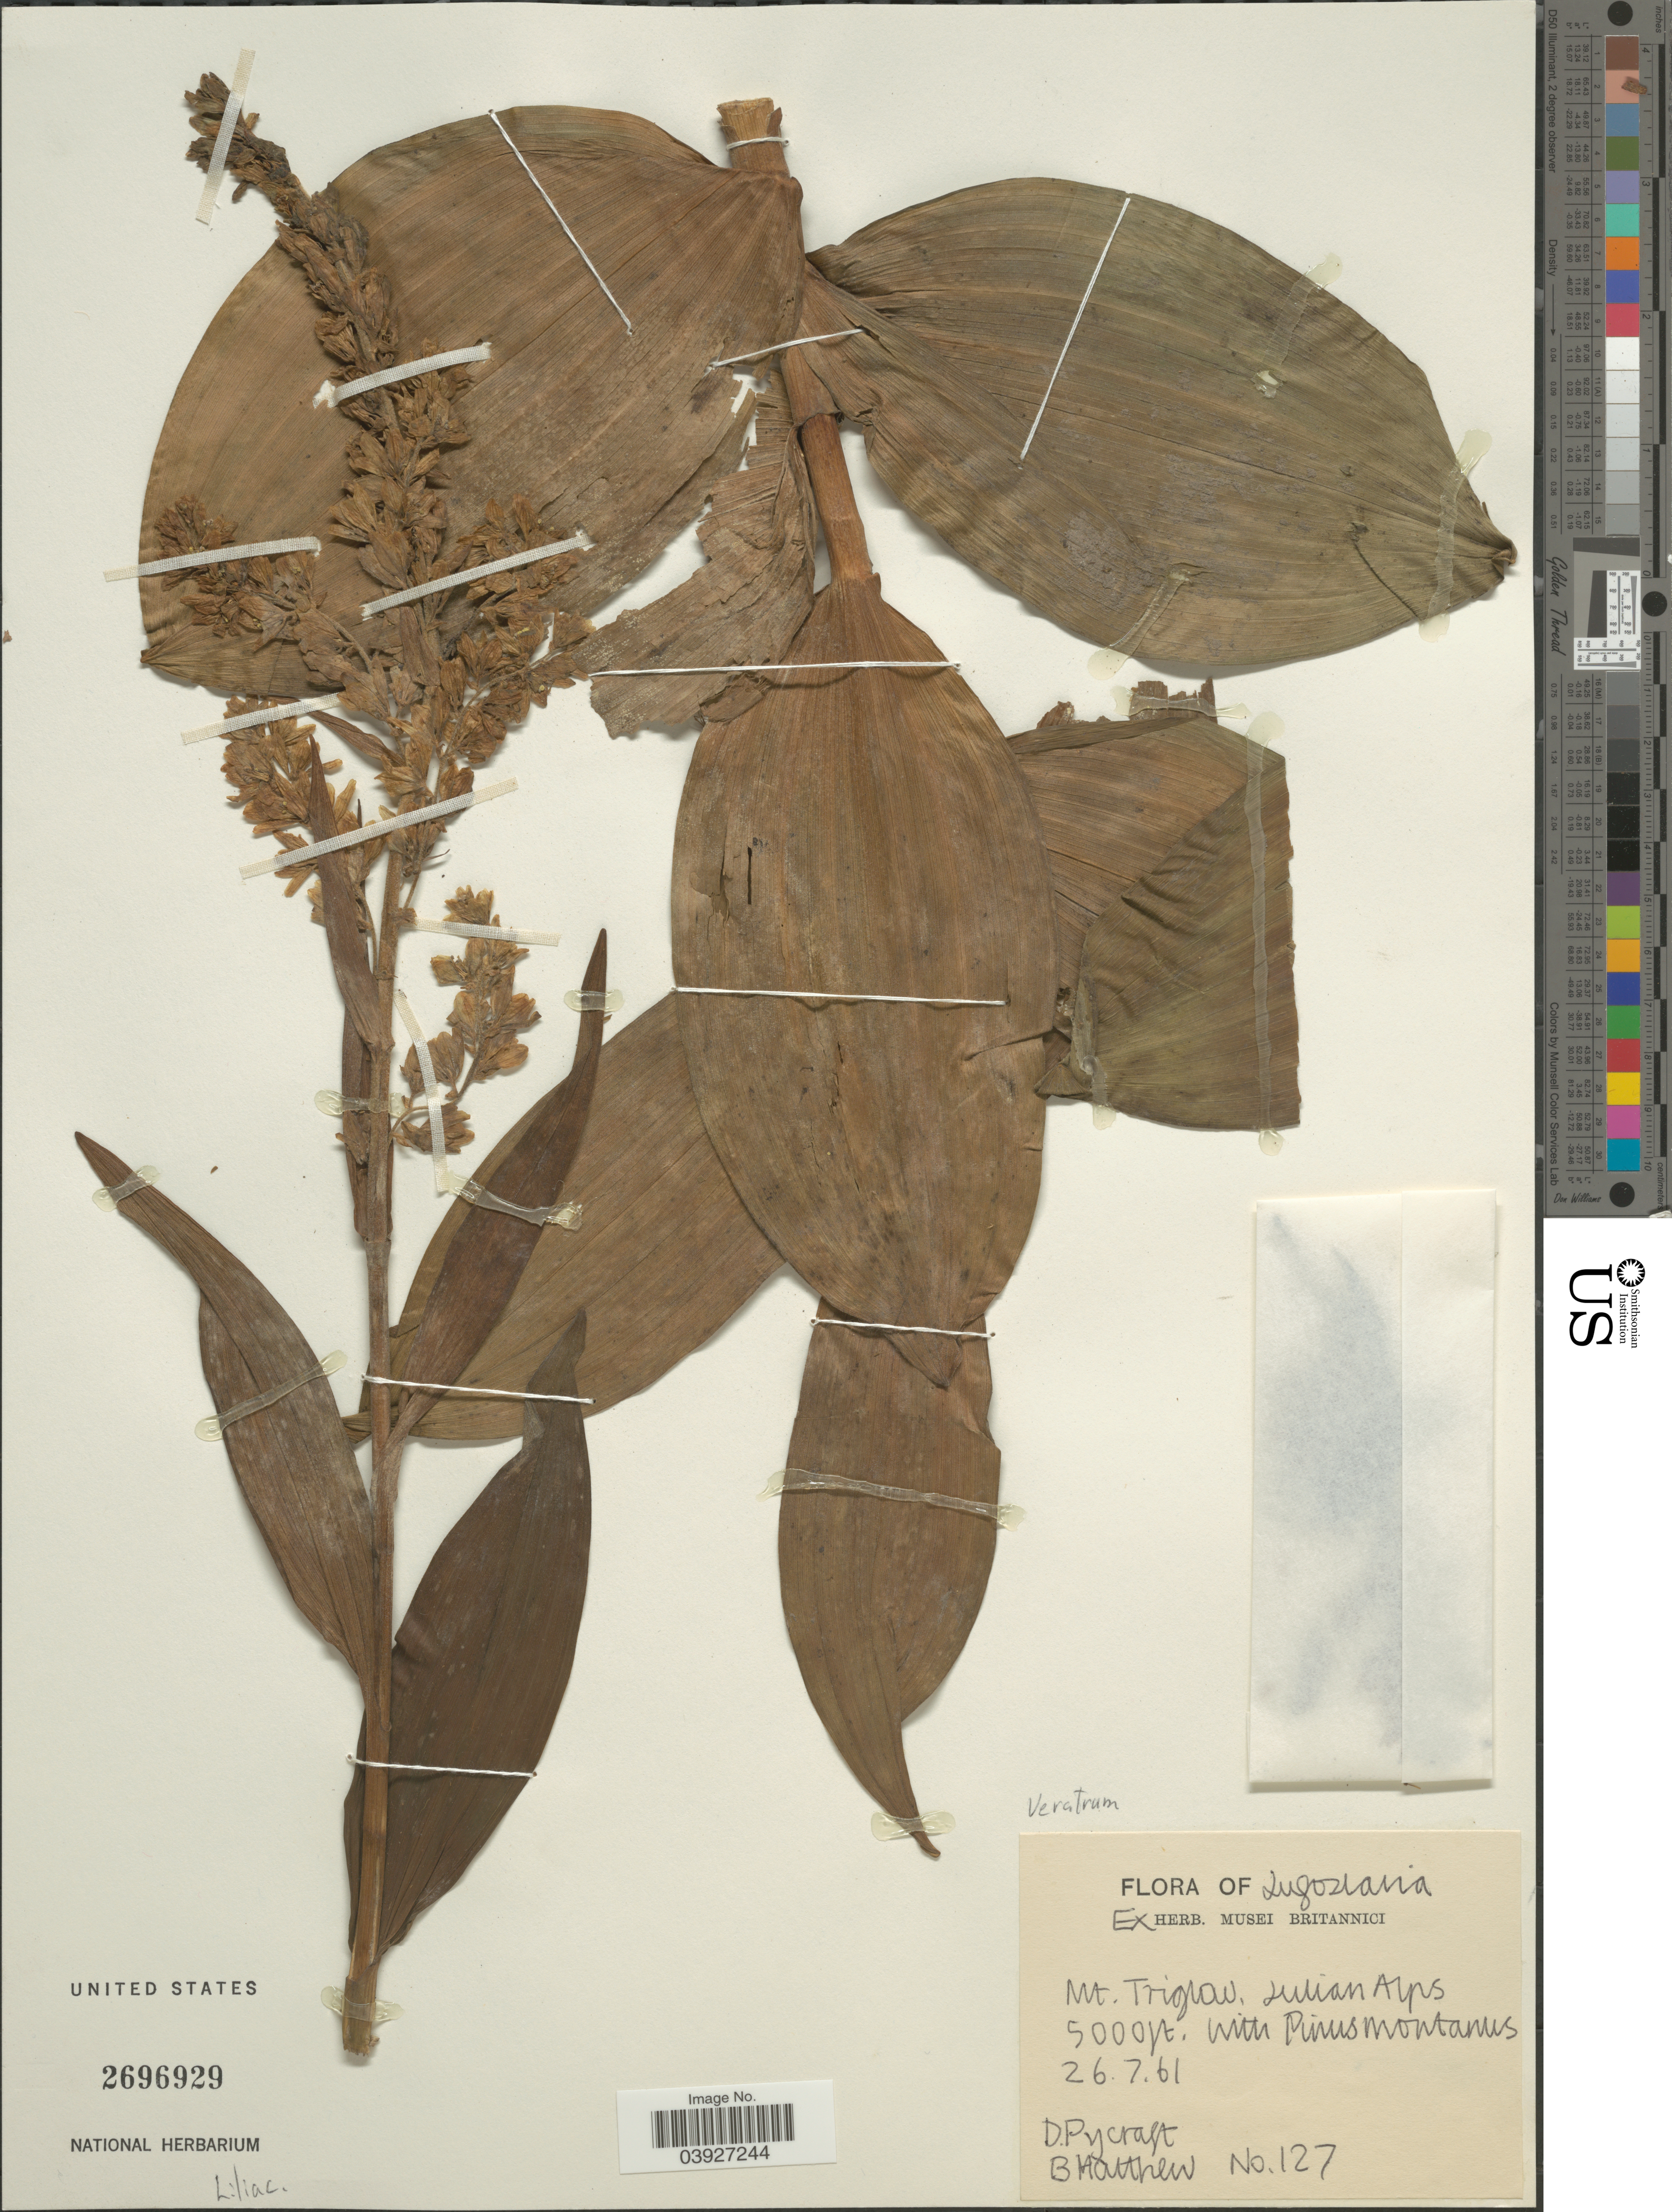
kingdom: Plantae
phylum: Tracheophyta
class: Liliopsida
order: Liliales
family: Melanthiaceae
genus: Veratrum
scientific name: Veratrum sp.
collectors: D. Pycraft & B. Matthew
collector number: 127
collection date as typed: Transcribed d/m/y: 26/7/61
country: Slovenia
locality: Jugoslavia. Mt. Triglav, Julian Alps.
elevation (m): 1524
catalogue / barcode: US 2696929